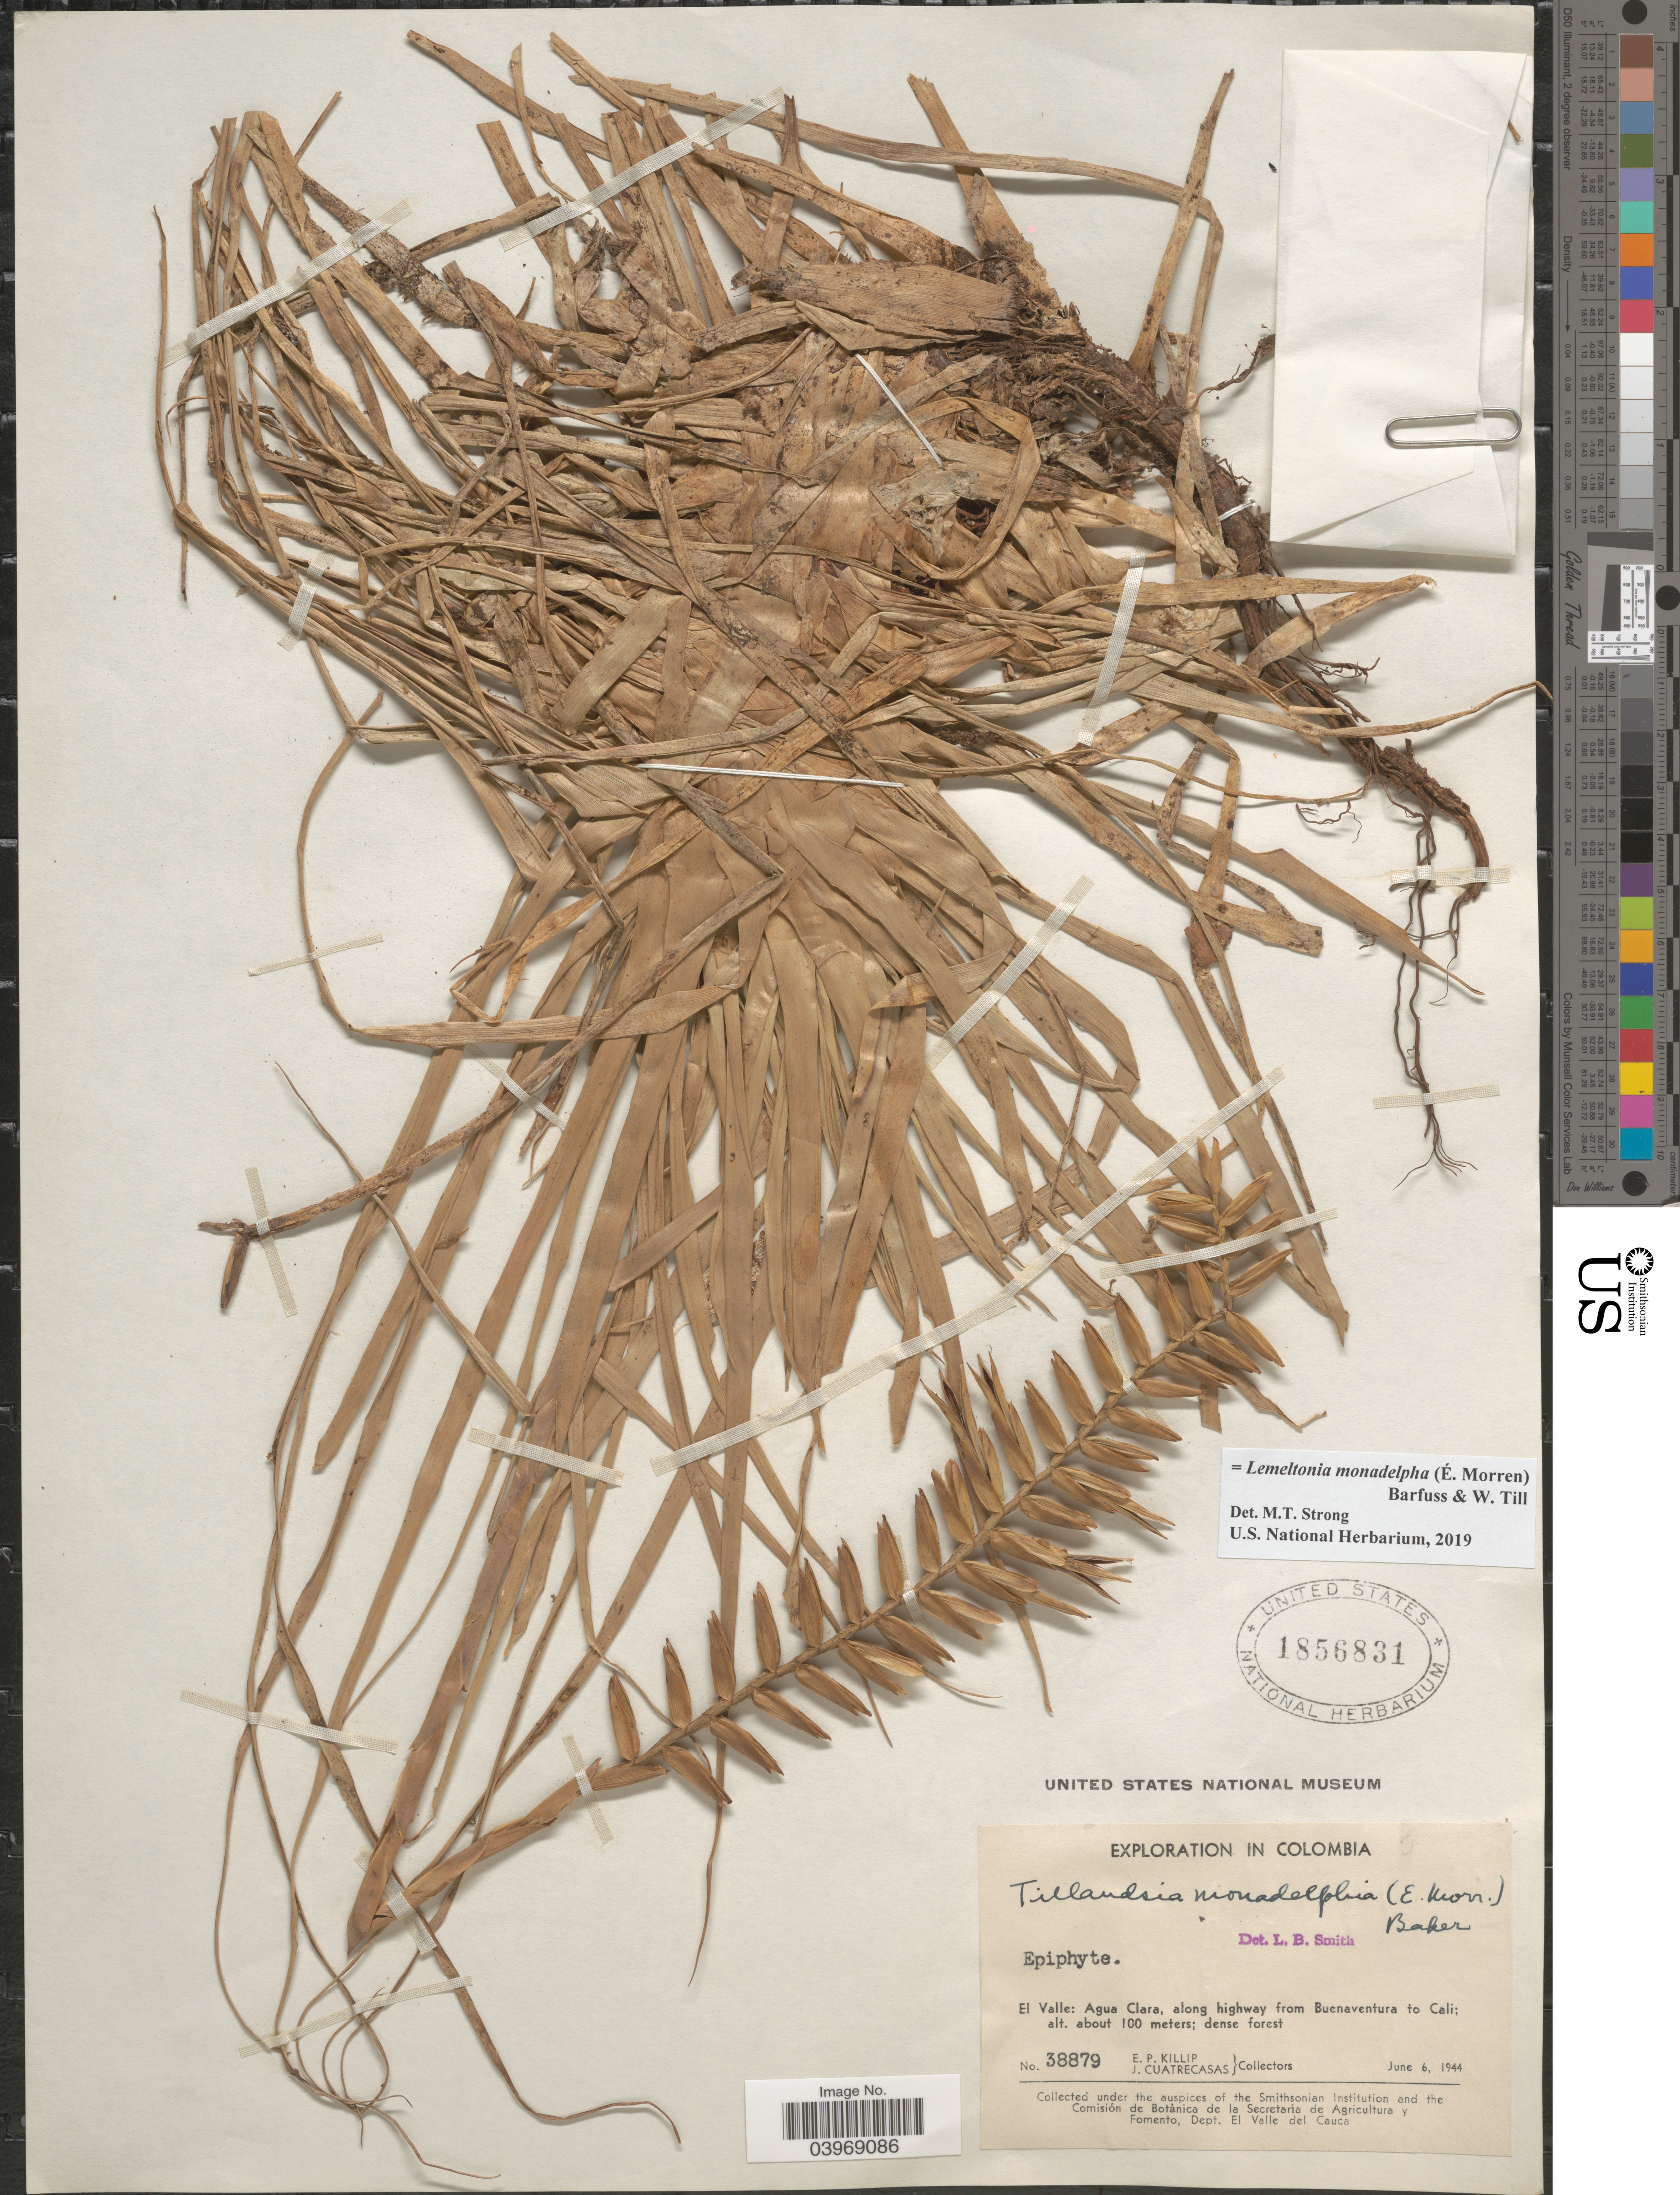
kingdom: Plantae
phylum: Tracheophyta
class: Liliopsida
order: Poales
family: Bromeliaceae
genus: Lemeltonia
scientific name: Lemeltonia monadelpha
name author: (É. Morren) Barfuss & W. Till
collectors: E. P. Killip & J. Cuatrecasas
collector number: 38879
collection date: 1944-06-06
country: Colombia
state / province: Valle del Cauca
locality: El Valle: Agua Clara, along highway from Buenaventura to Cali.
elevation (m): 100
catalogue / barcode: US 1856831